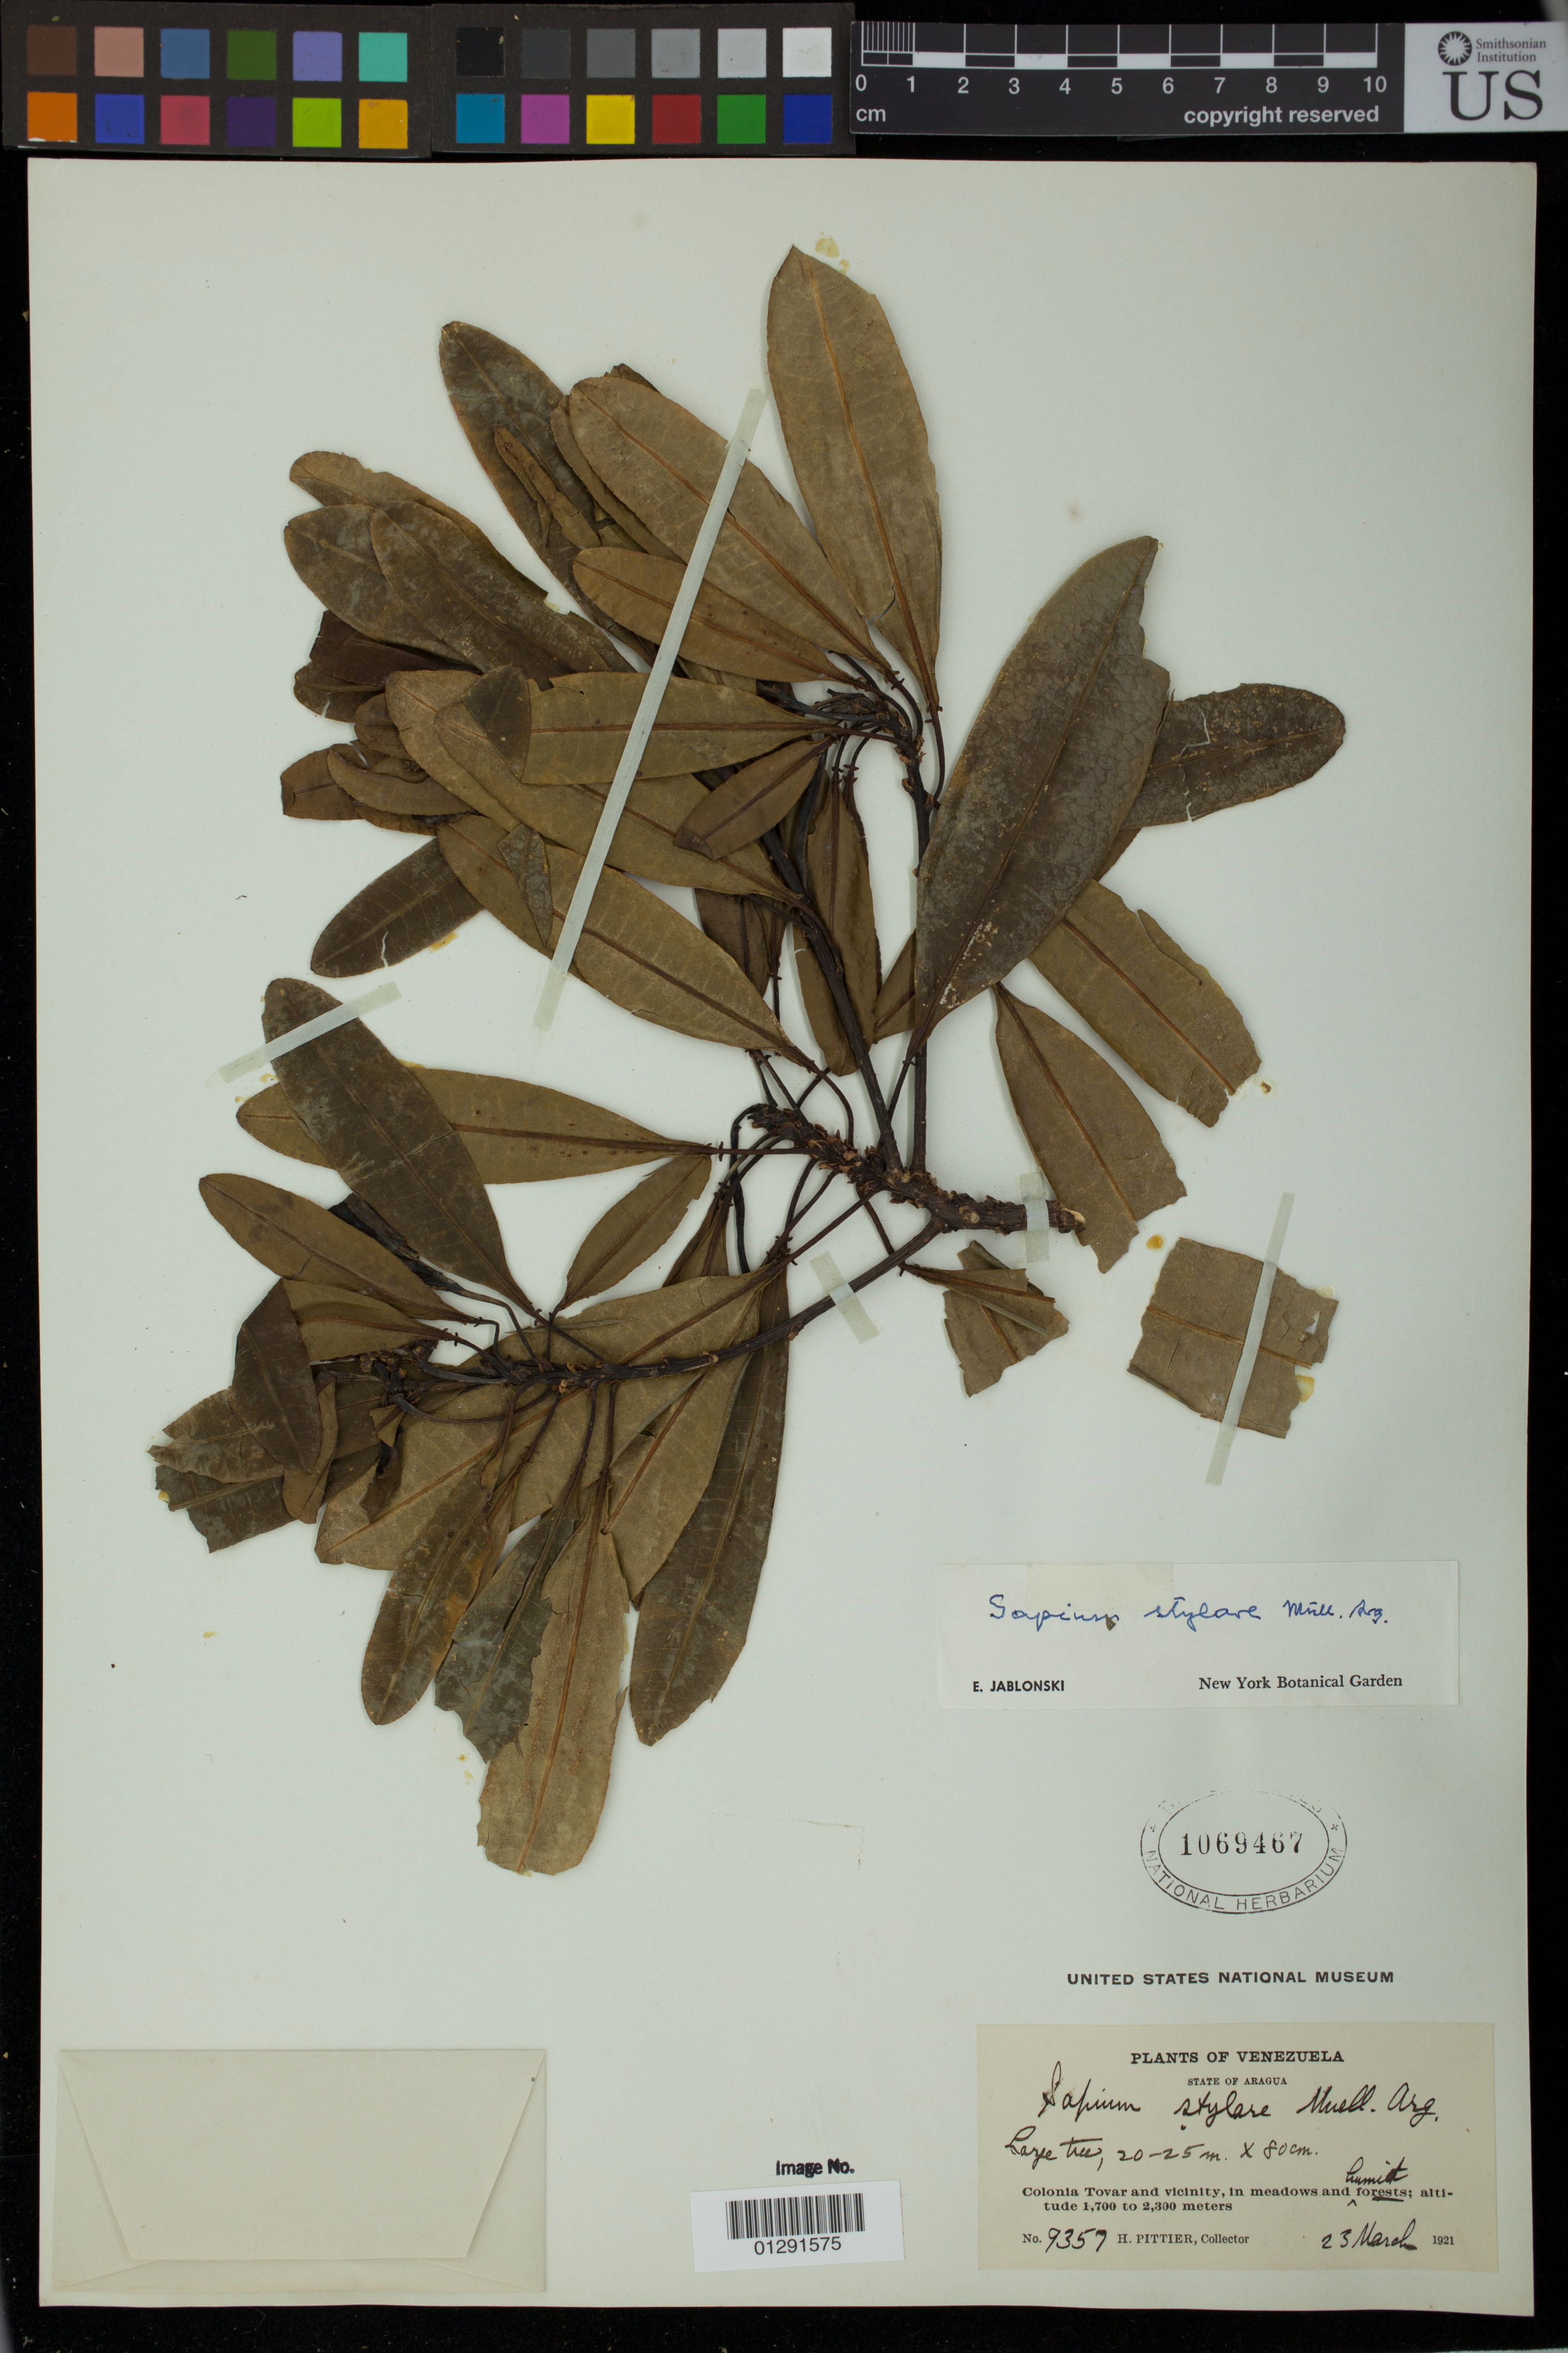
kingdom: Plantae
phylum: Tracheophyta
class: Magnoliopsida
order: Malpighiales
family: Euphorbiaceae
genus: Sapium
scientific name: Sapium stylare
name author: Müll. Arg.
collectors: H. F. Pittier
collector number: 9357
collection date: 1921-03-23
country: Venezuela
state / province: Aragua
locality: Colonia Tovar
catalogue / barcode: US 1069467